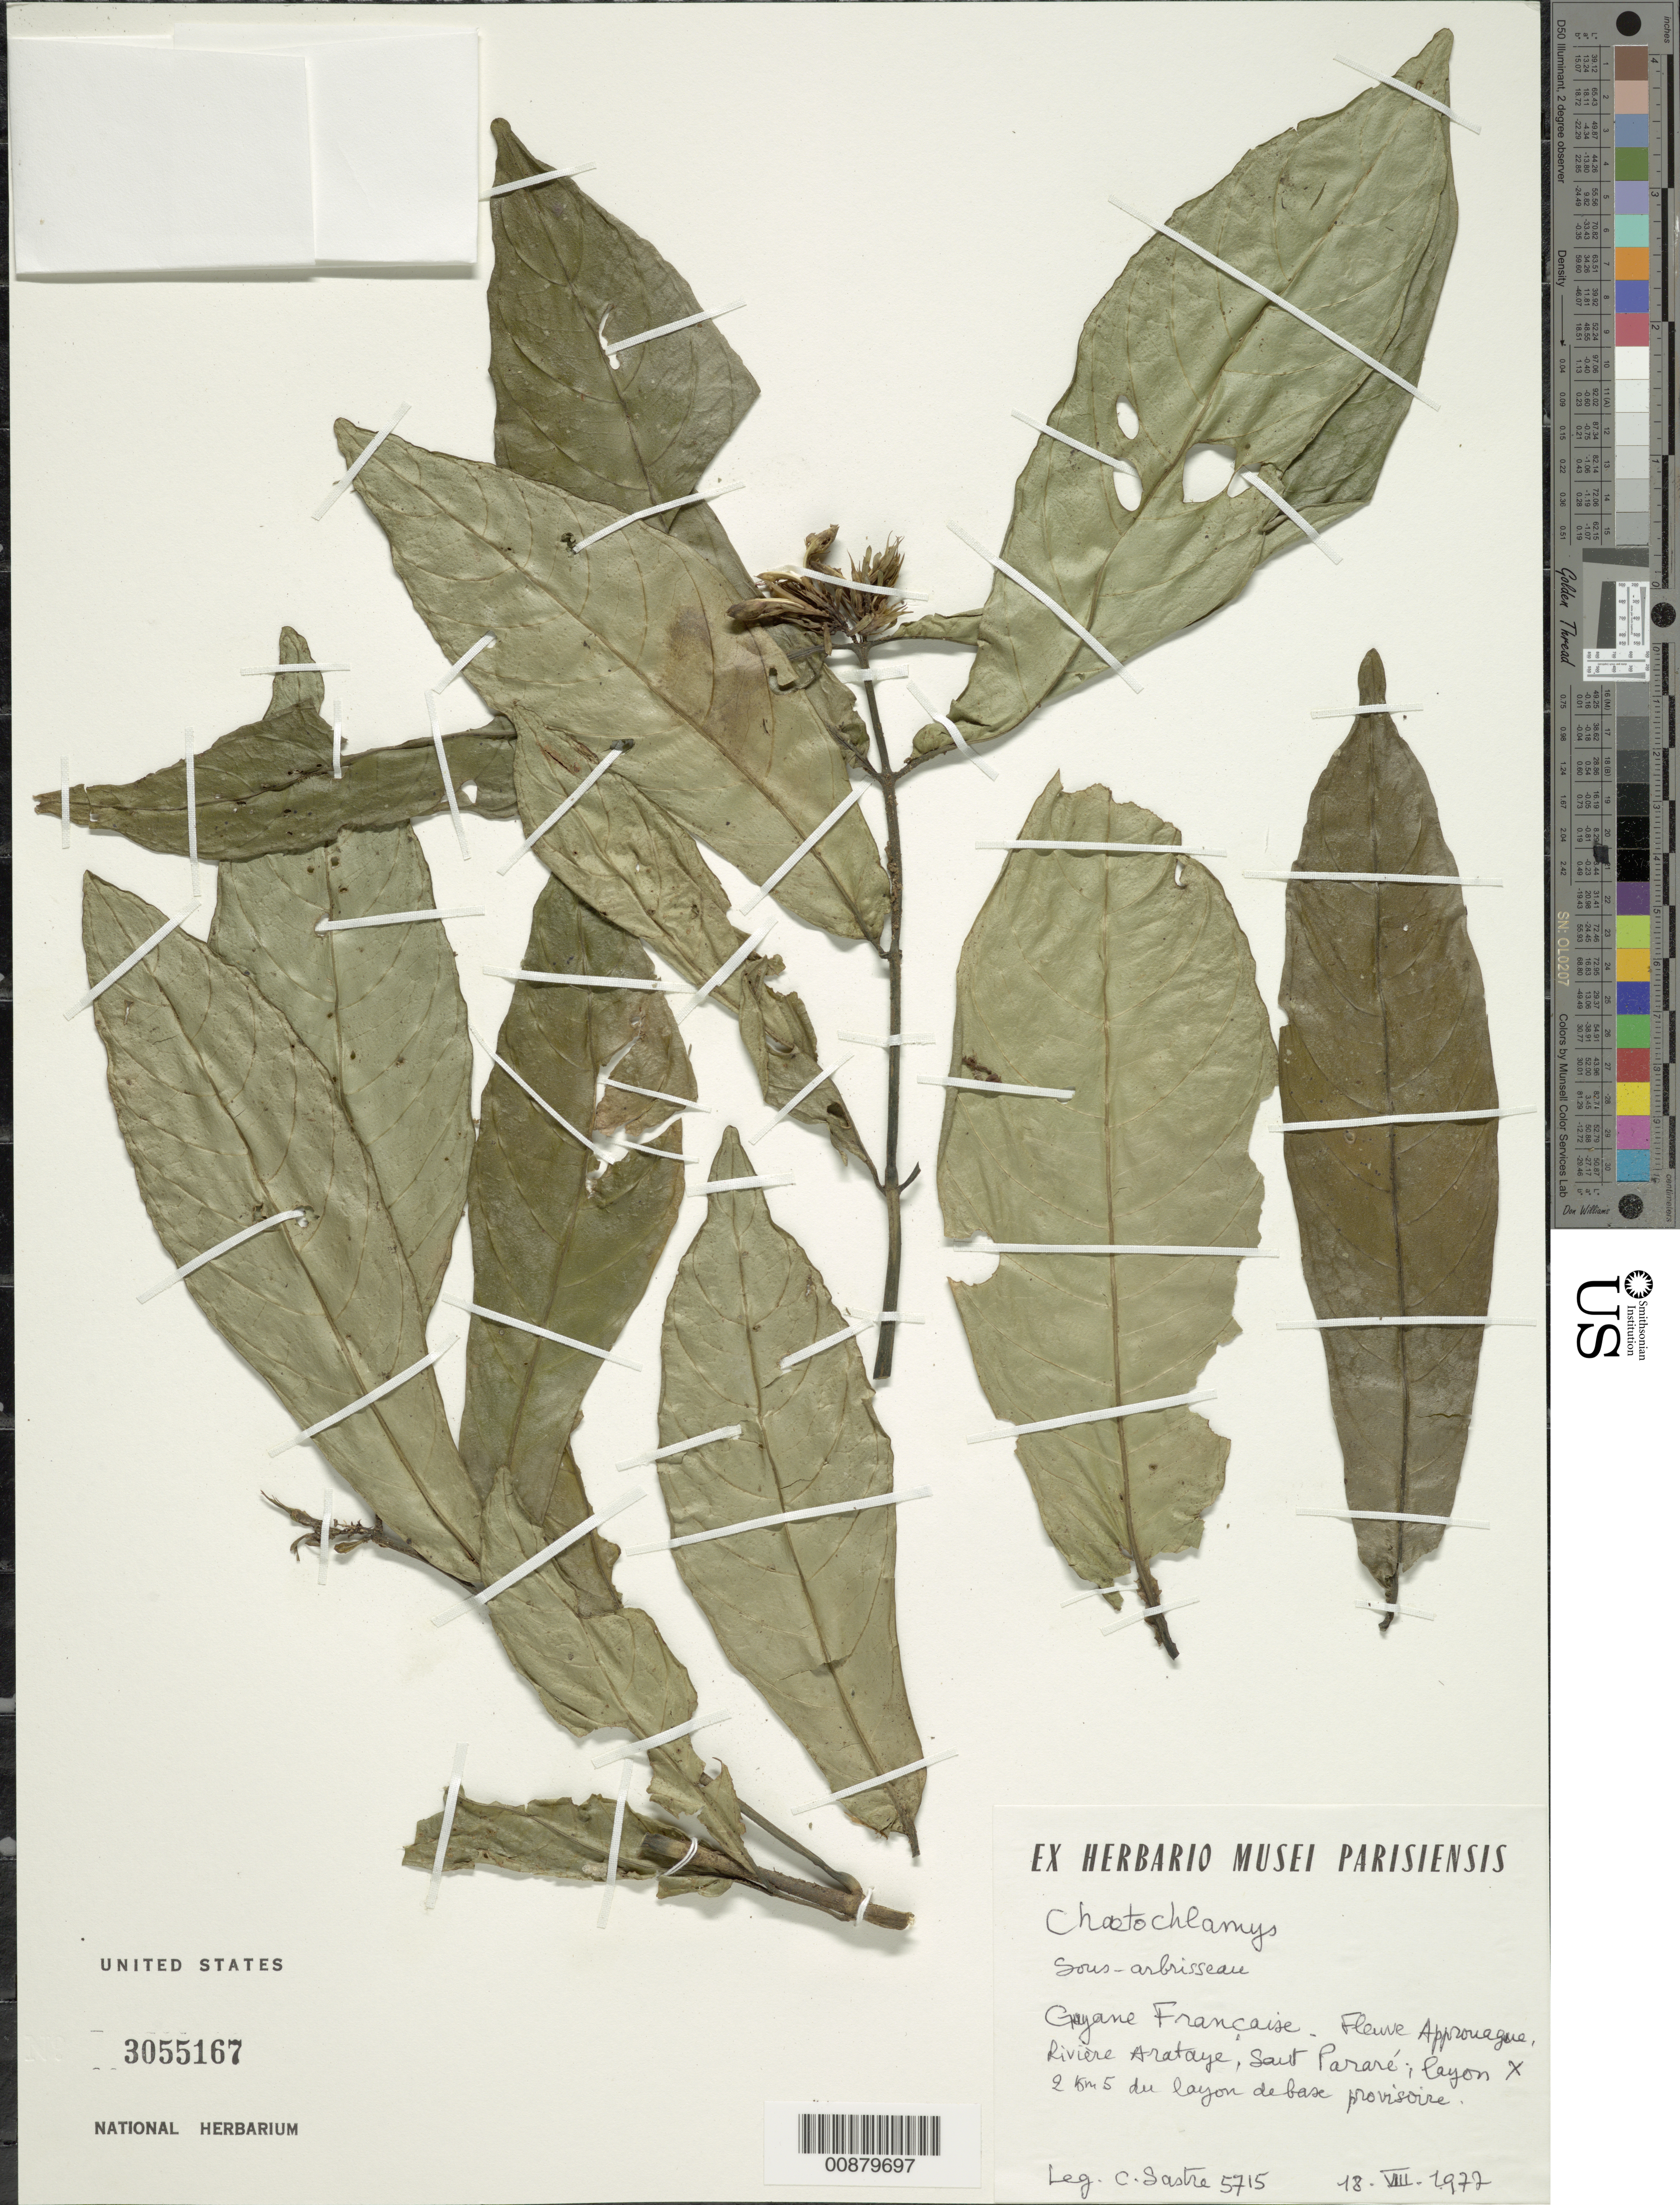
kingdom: Plantae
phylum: Tracheophyta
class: Magnoliopsida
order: Lamiales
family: Acanthaceae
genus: Justicia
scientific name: Justicia sp.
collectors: C. H. L. Sastre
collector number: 5715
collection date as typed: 18-Aug-77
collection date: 1977-08-18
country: French Guiana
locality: Saut Pararé, Rivière Arataye, Fleuve Approuague; Cayon x 2 km 5 du layon d base provisoire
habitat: Sous-arbrisseau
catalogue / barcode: US 3055167